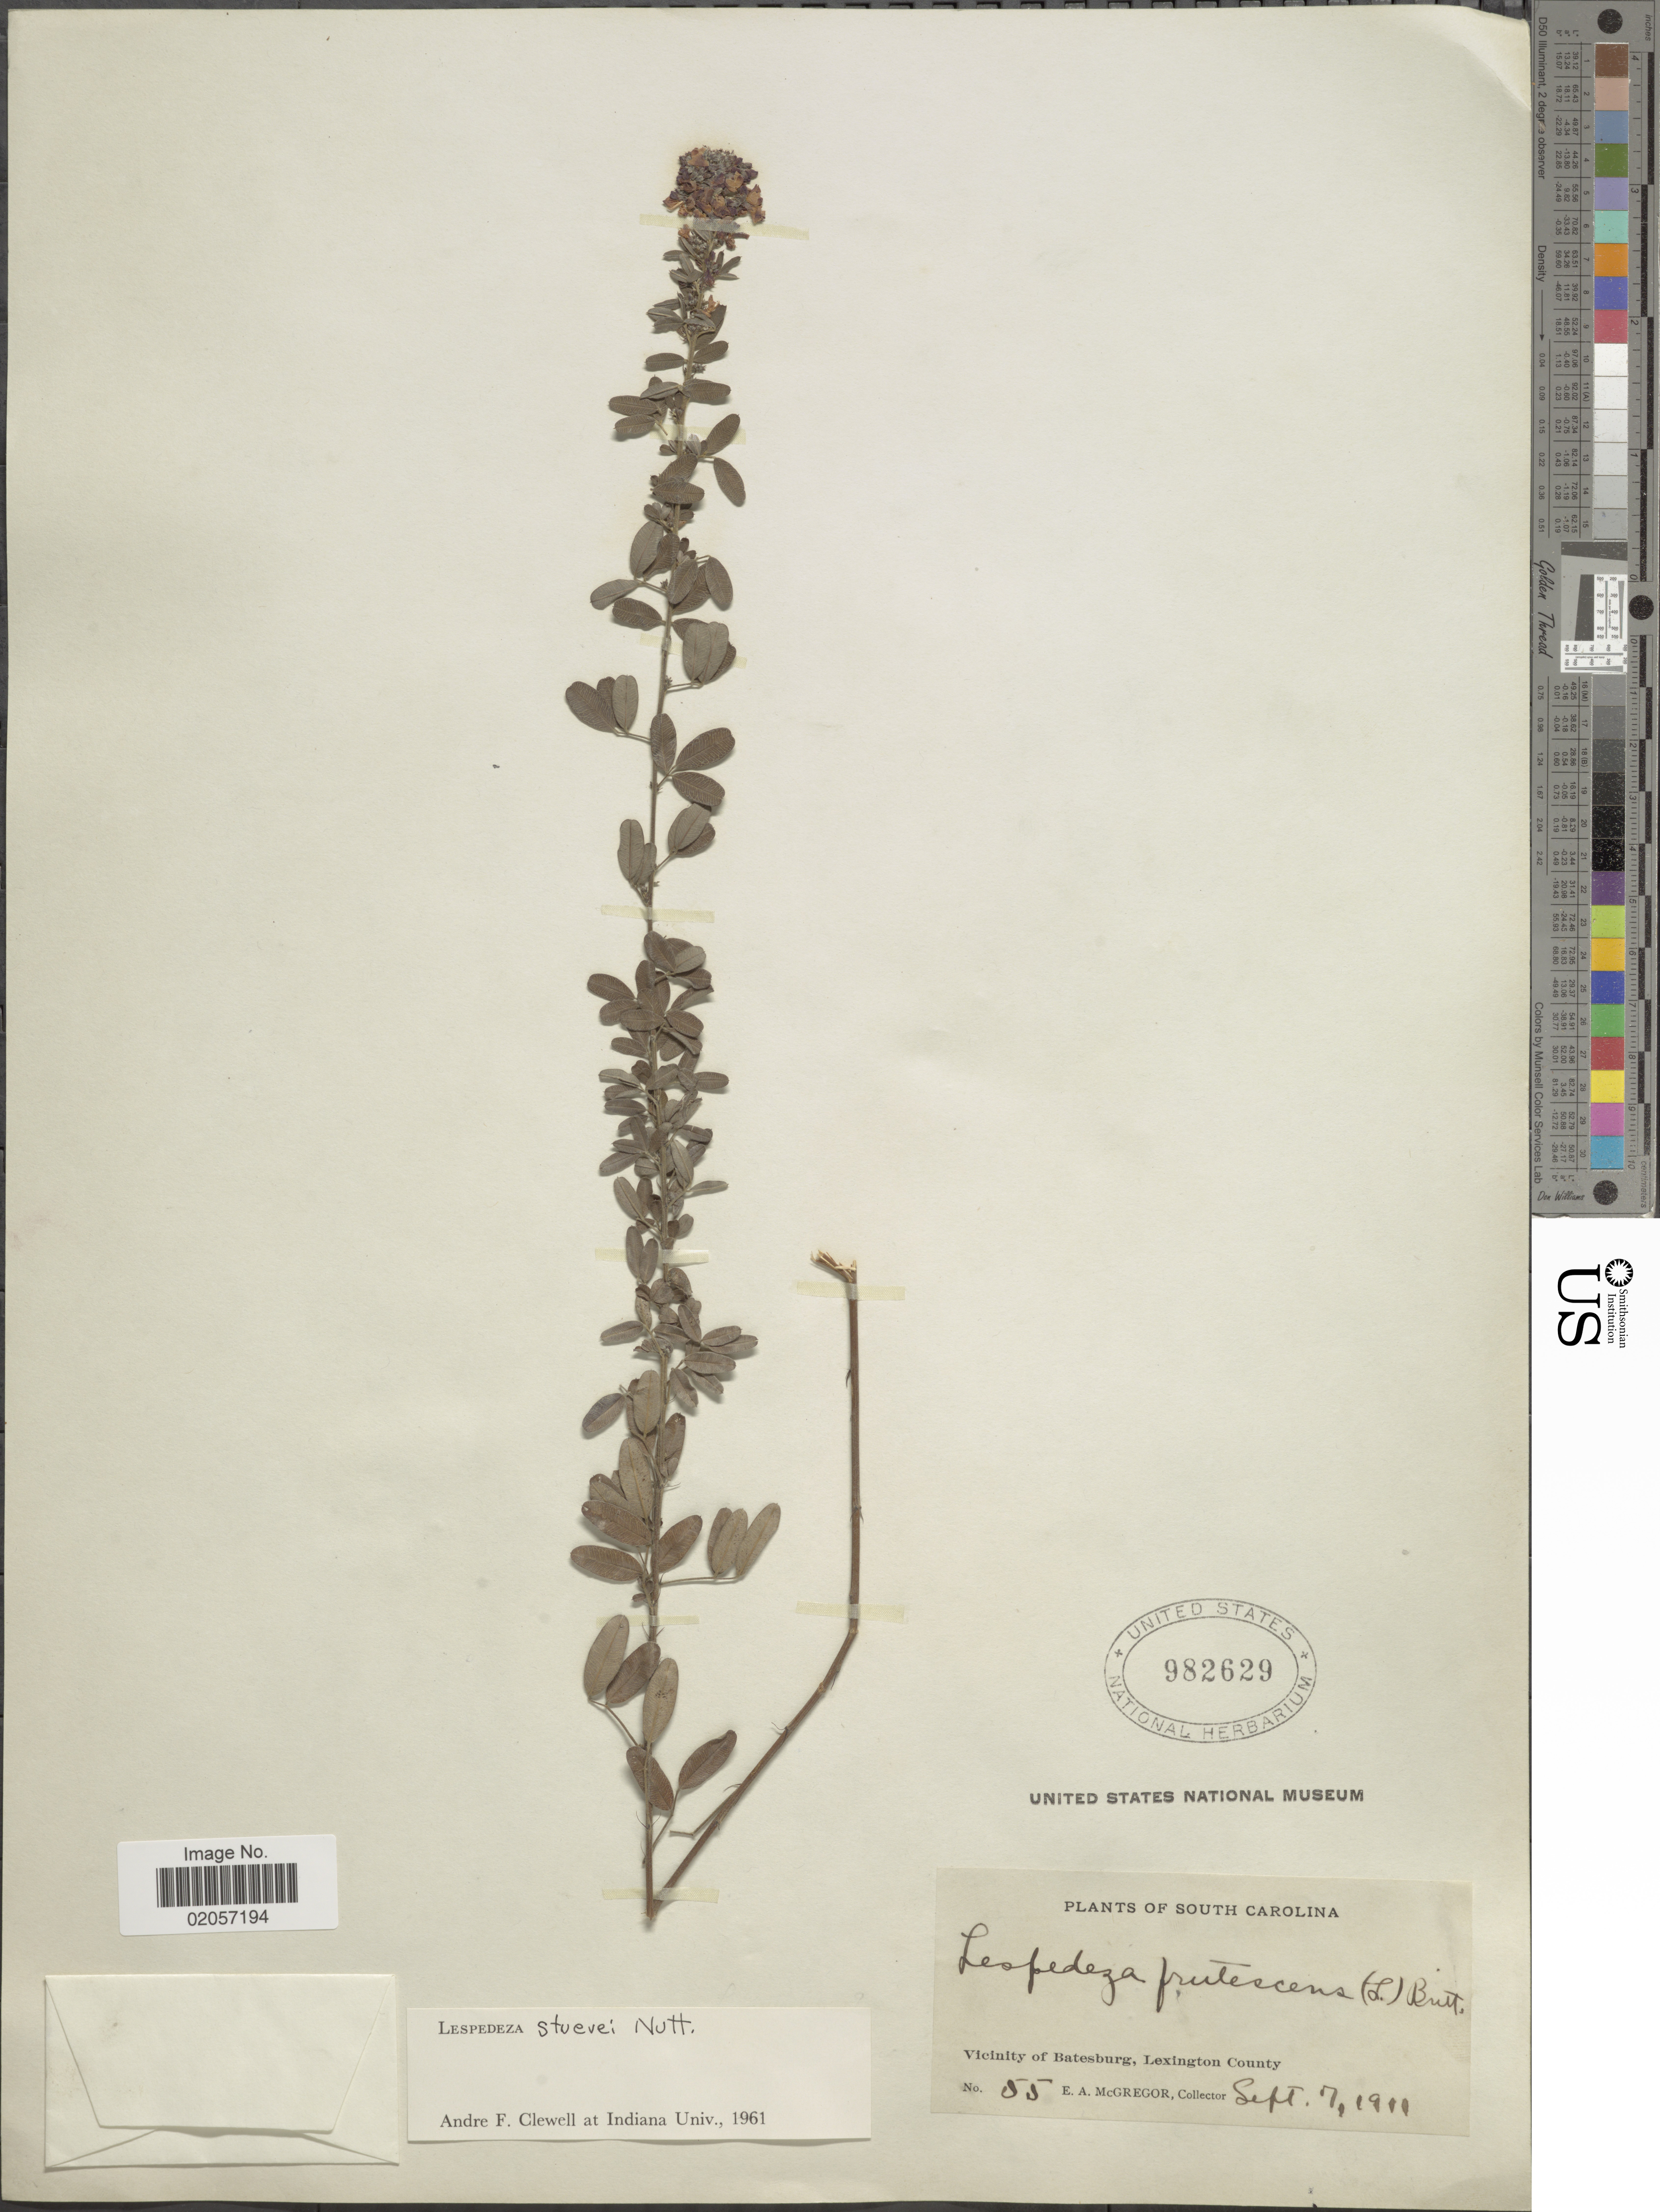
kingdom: Plantae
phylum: Tracheophyta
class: Magnoliopsida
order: Fabales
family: Fabaceae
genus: Lespedeza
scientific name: Lespedeza stuevei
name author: Nutt.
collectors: E. A. McGregor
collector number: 55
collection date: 1911-09-07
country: United States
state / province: South Carolina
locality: South Carolina, Vicinity of Batesburg, Lexington County.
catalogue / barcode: US 982629